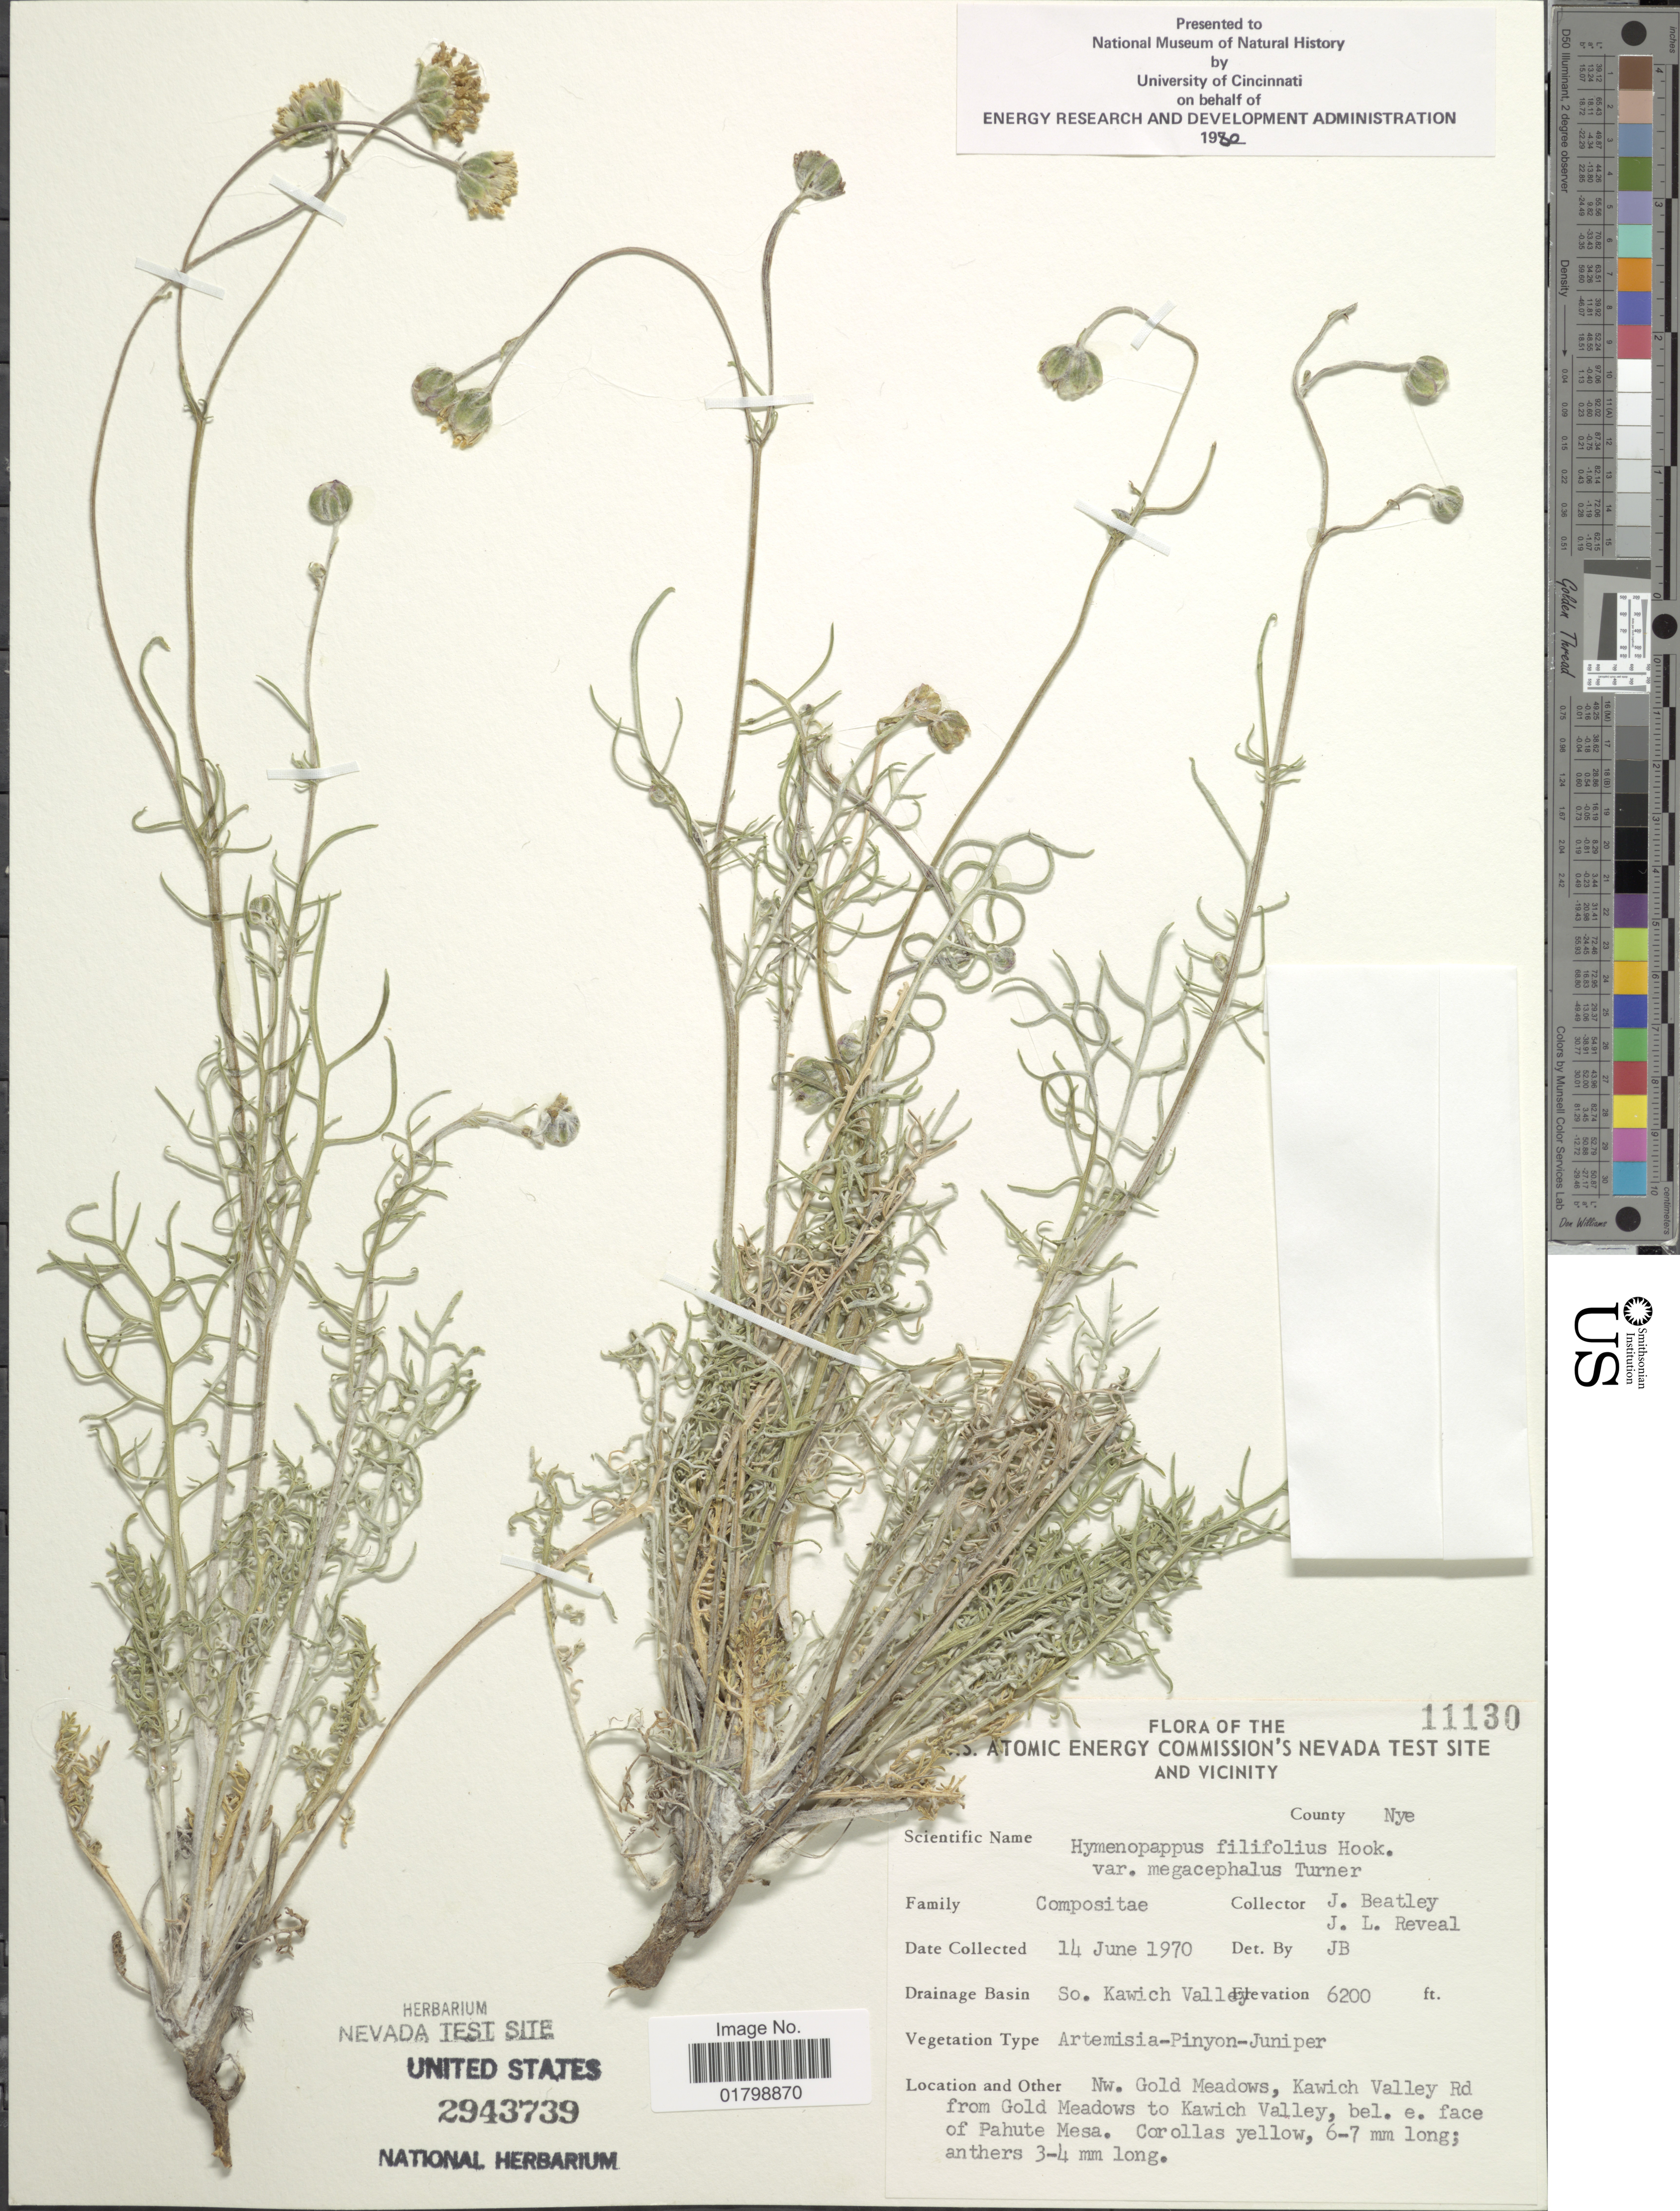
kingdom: Plantae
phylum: Tracheophyta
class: Magnoliopsida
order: Asterales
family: Asteraceae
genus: Hymenopappus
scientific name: Hymenopappus filifolius var. megacephalus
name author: B.L. Turner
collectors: J. C. Beatley & J. L. Reveal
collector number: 11130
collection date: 1970-06-14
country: United States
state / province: Nevada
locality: U.S. Atomic Energy Commission's Nevada Test Site and vicinity, County Nye, So. Kawich Valley, Nw. Gold Meadows, Kawich Valley Rd from Gold Meadows to Kawich Valley, bel. e. face of Pahute Mesa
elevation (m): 1890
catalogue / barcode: US 2943739